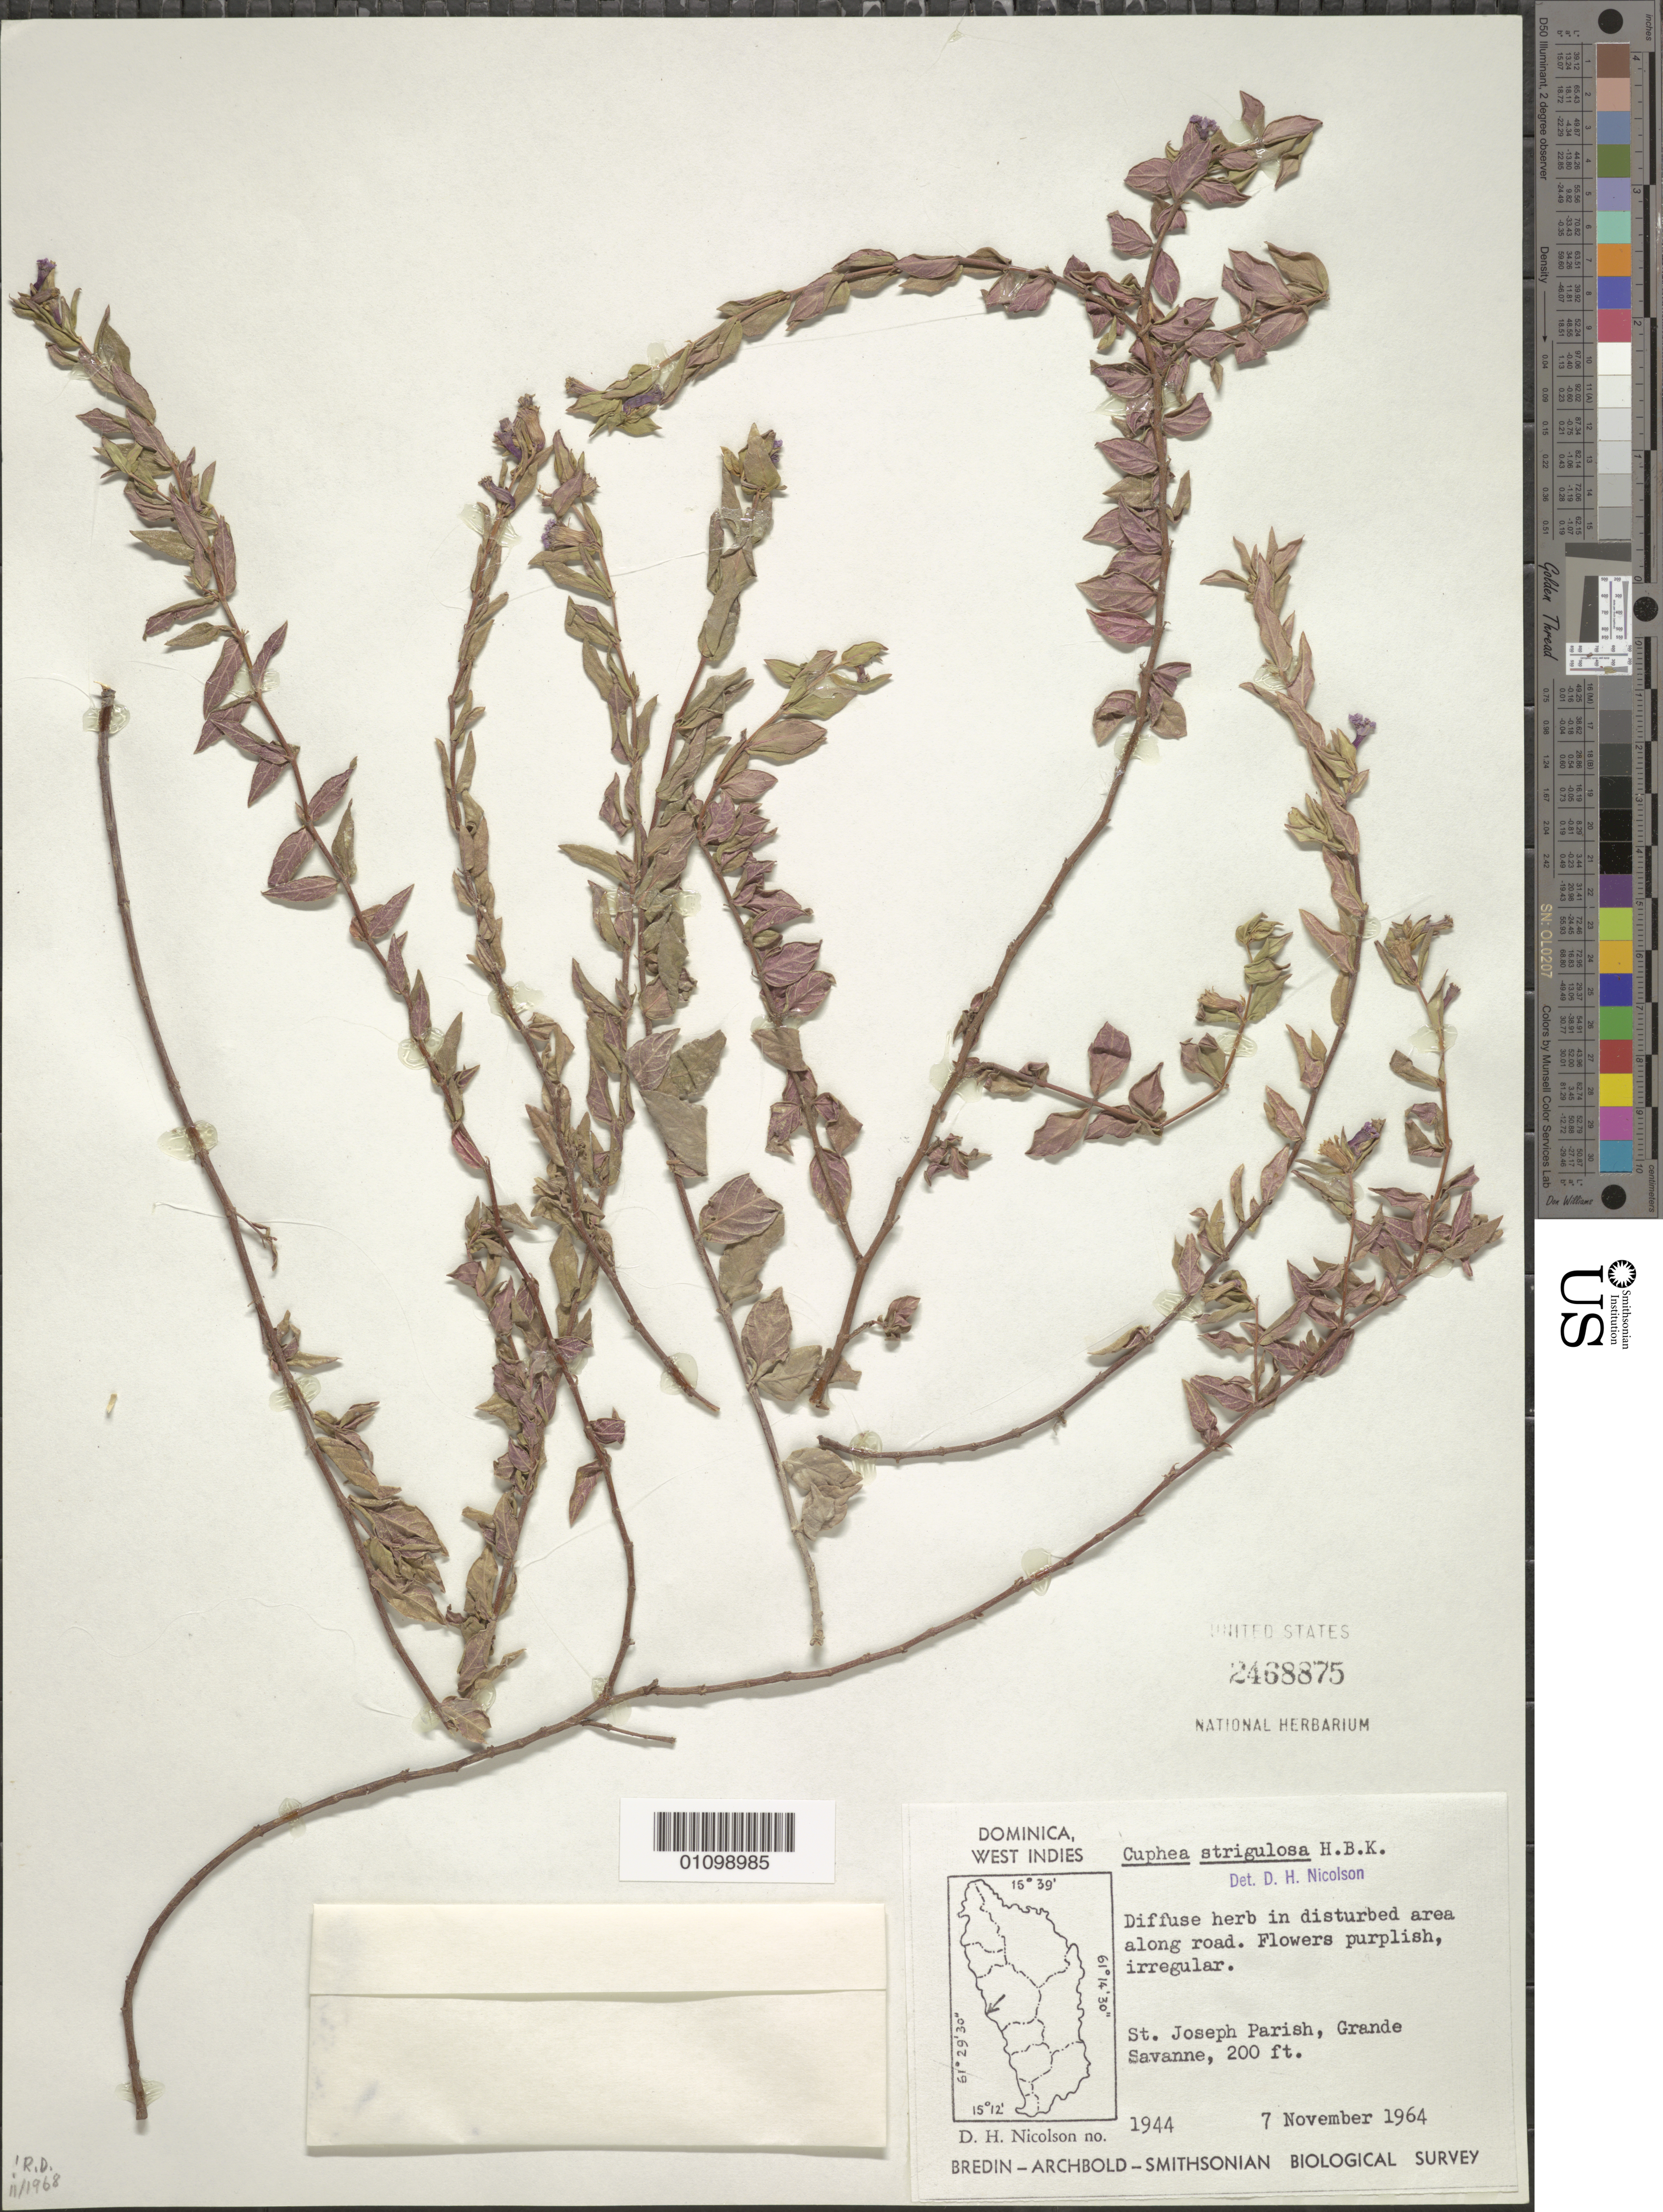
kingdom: Plantae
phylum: Tracheophyta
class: Magnoliopsida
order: Myrtales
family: Lythraceae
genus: Cuphea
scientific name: Cuphea strigulosa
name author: Kunth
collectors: D. H. Nicolson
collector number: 1944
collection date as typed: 07 Nov 1964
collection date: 1964-11-07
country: Dominica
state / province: St. Joseph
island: Dominica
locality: Grande Savanne. Diffuse herb in disturbed area along road.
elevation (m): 61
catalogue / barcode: US 2468875